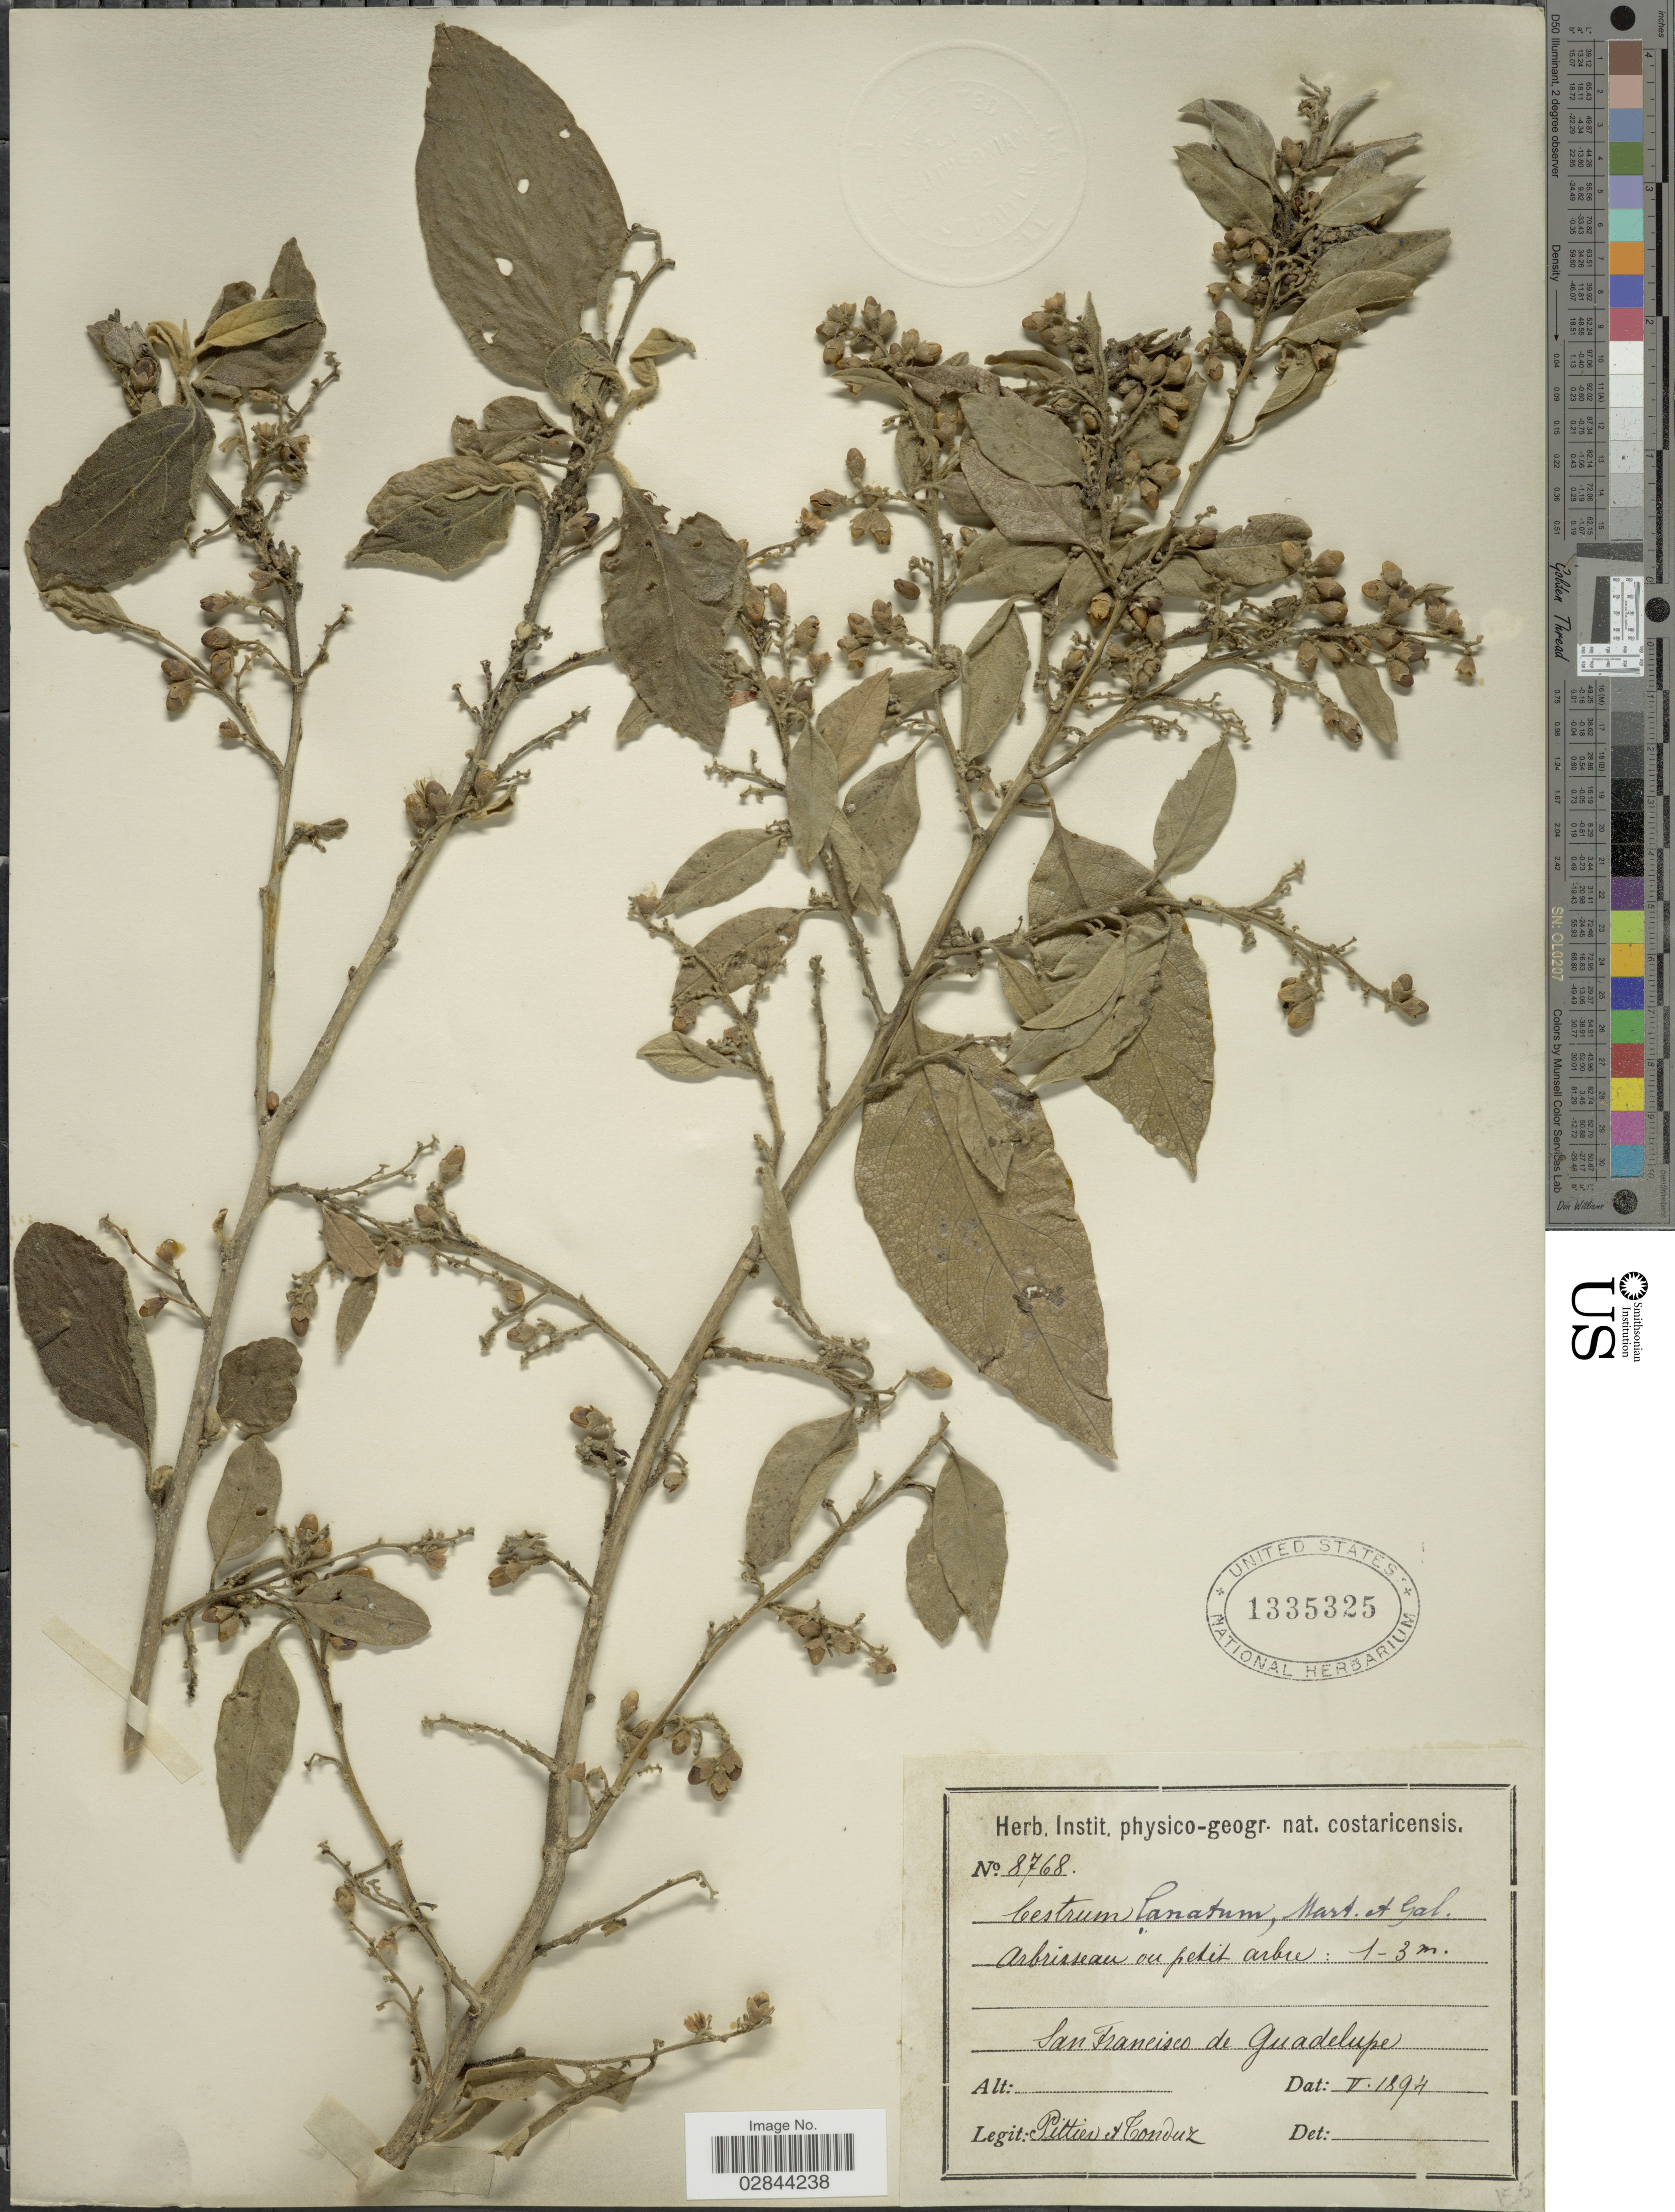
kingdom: Plantae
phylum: Tracheophyta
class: Magnoliopsida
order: Solanales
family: Solanaceae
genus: Cestrum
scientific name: Cestrum lanatum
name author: M. Martens & Galeotti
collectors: Pittier, -- & Tonduz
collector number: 8768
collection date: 1894-05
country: Costa Rica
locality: San Francisco de Guadelupe.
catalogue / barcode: US 1335325